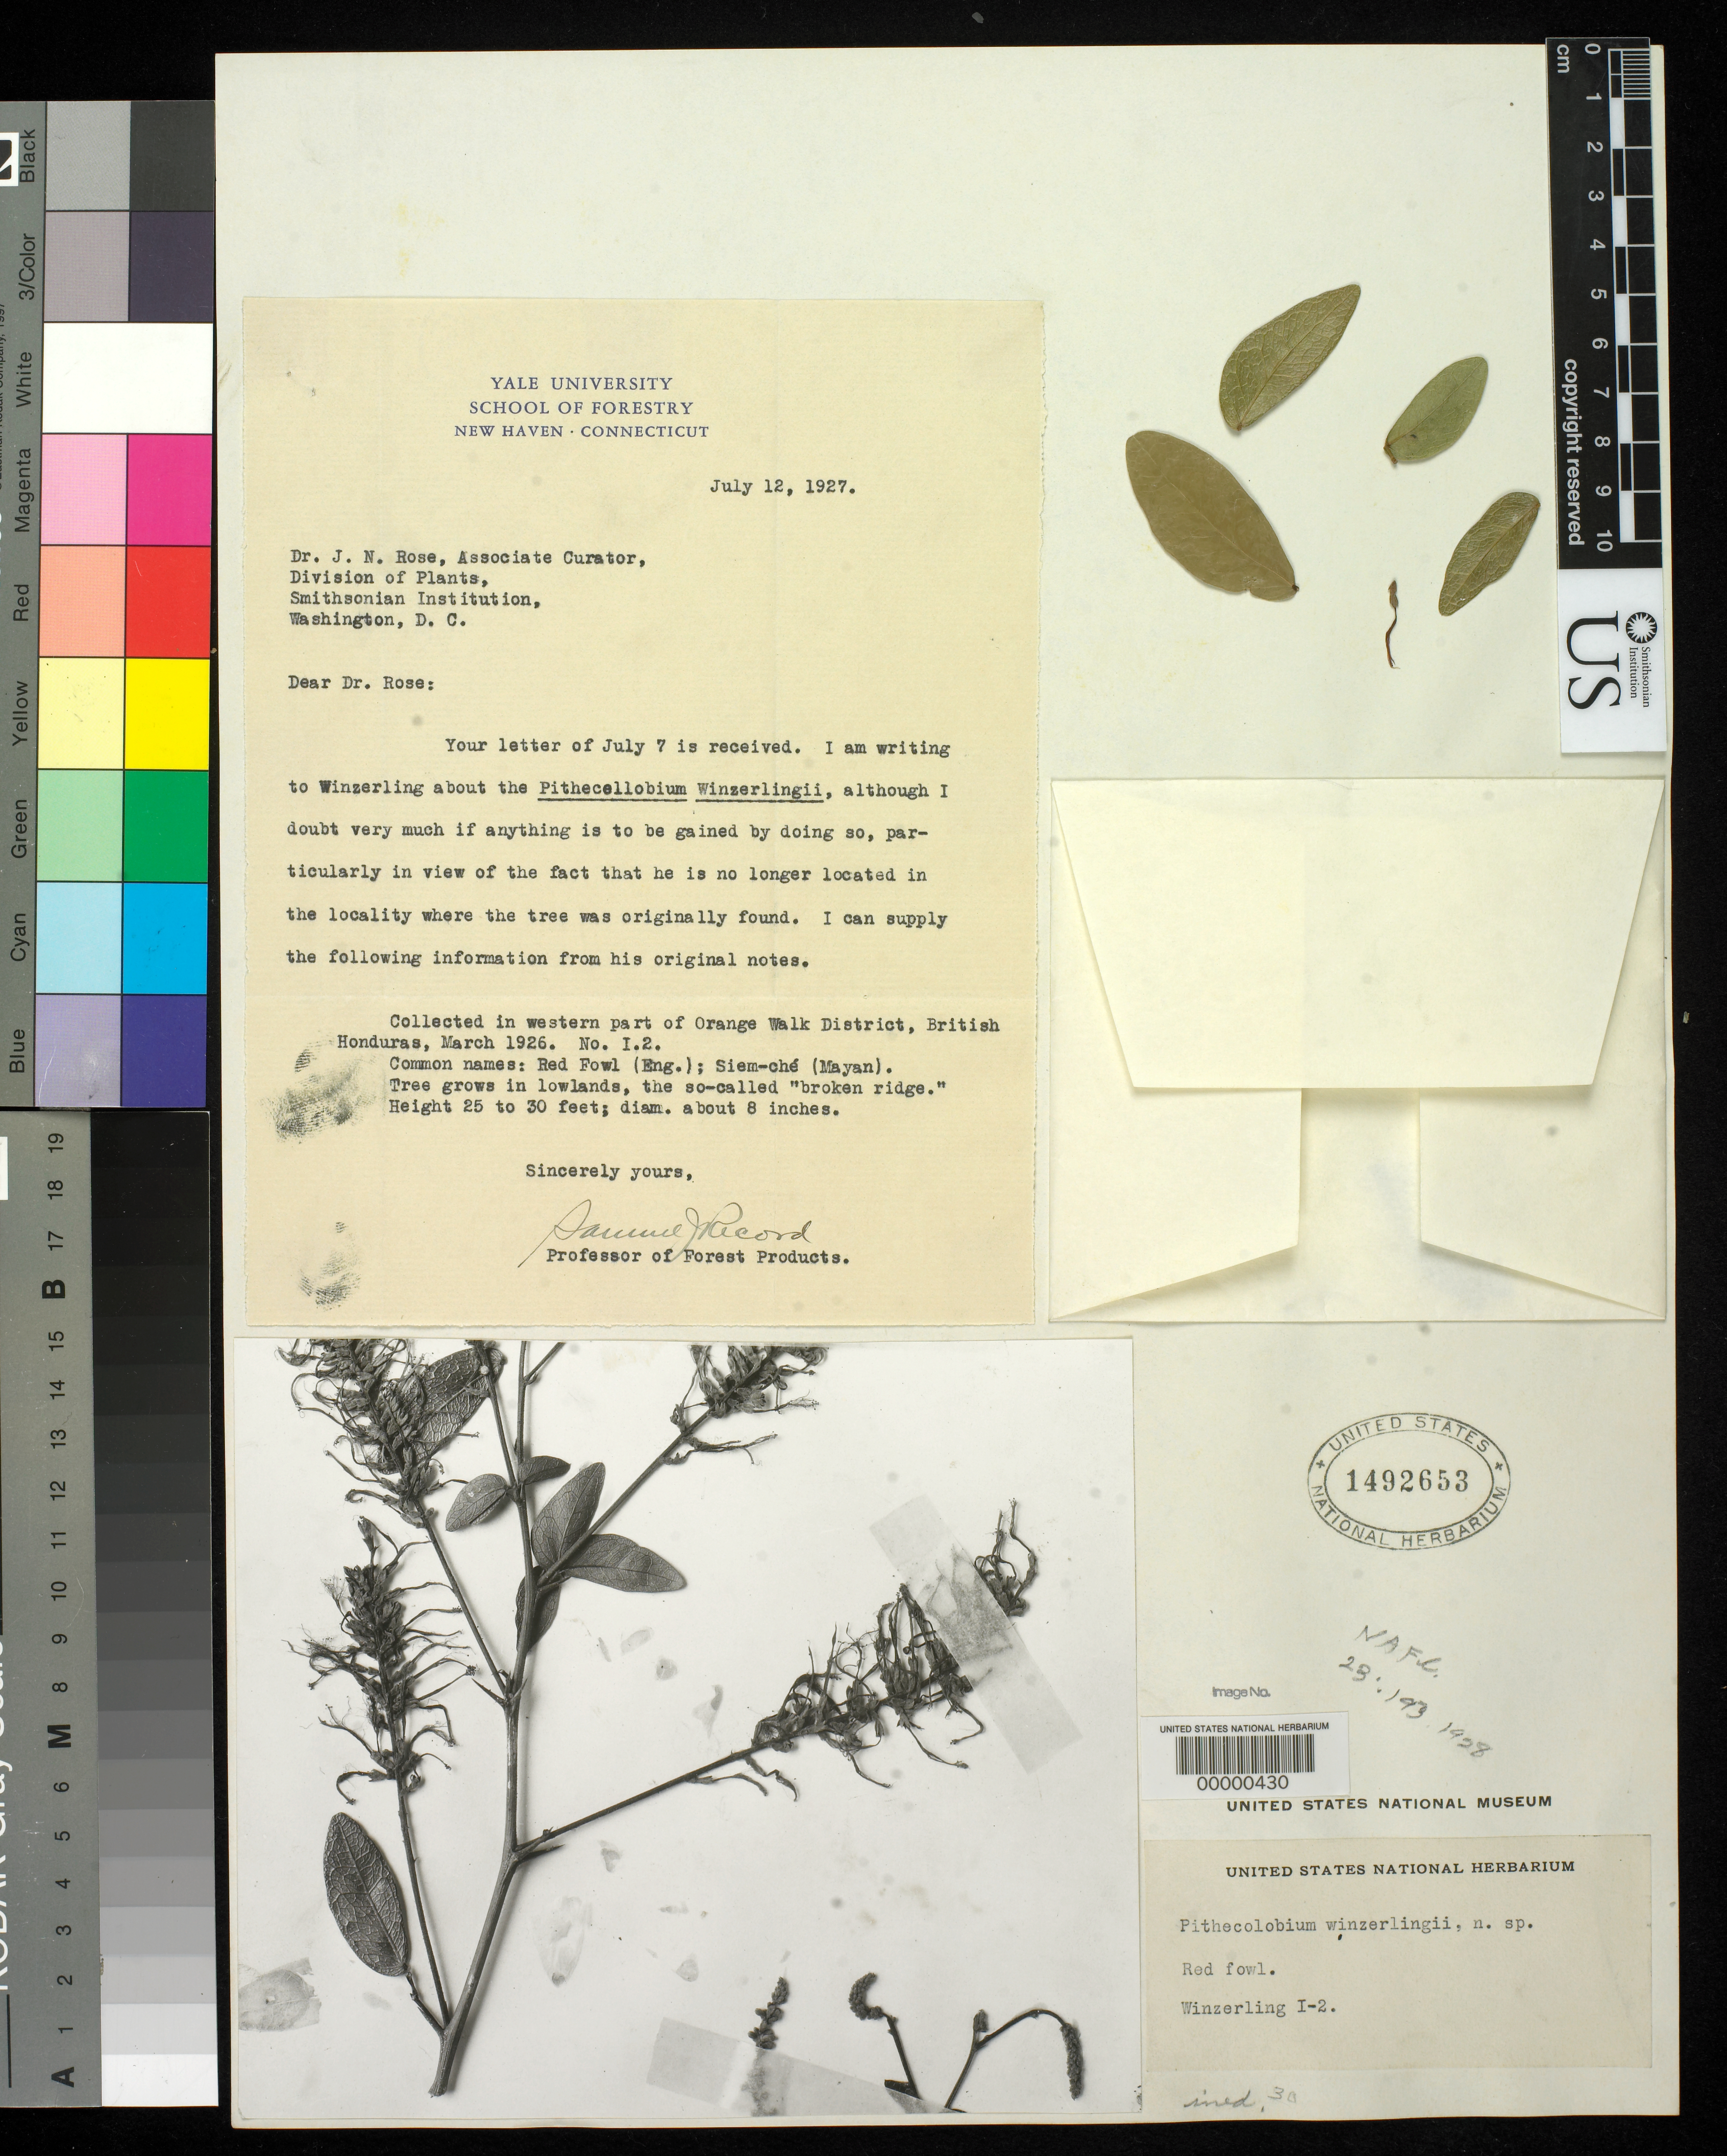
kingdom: Plantae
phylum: Tracheophyta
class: Magnoliopsida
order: Fabales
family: Fabaceae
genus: Pithecellobium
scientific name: Pithecellobium winzerlingii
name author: Britton & Rose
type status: Type Fragment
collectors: H. Winzerling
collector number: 12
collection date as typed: Mar 1926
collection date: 1926-03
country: Belize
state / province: Orange Walk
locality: Western Orange Walk Dist.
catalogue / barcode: US 1492653